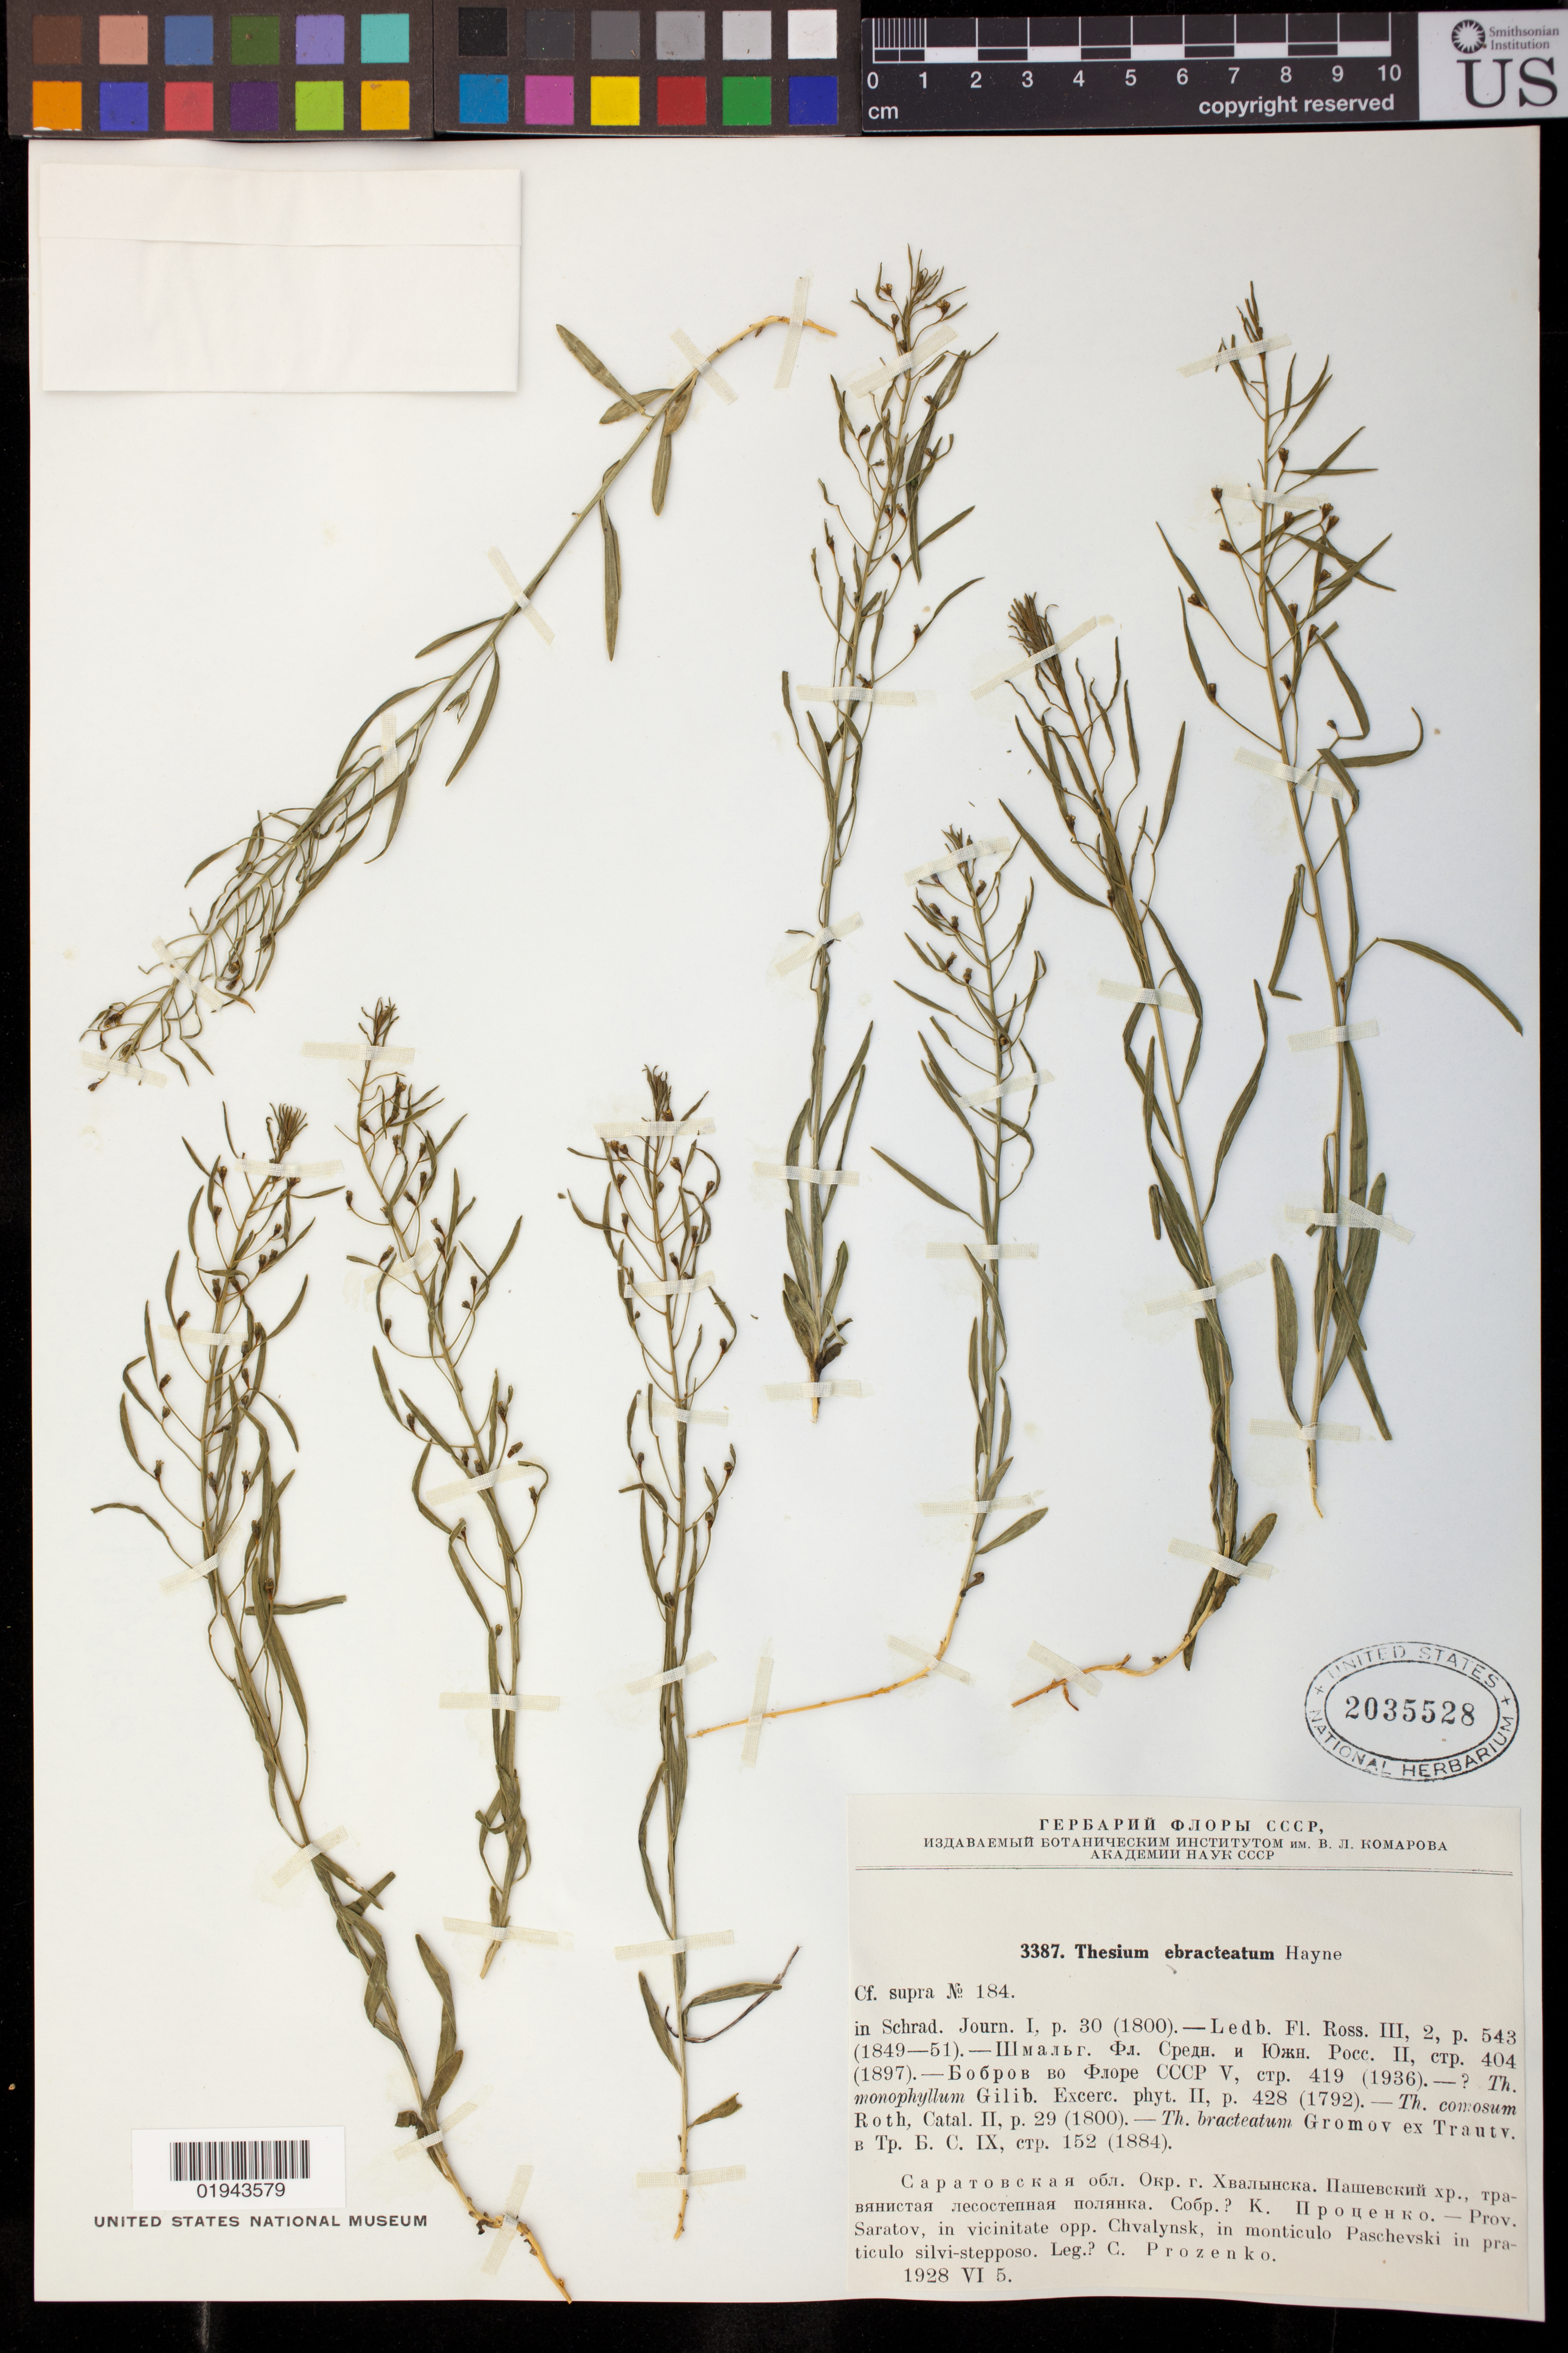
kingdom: Plantae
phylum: Tracheophyta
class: Magnoliopsida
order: Santalales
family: Thesiaceae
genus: Thesium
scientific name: Thesium ebracteatum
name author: Hayne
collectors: E. Prozenko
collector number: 3387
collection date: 1928-06-05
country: Russian Federation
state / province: Saratov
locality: In vicinitate opp. Chvalynsk, in monticulo Paschevski in praticulo silvi-stepposo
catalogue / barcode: US 2035528